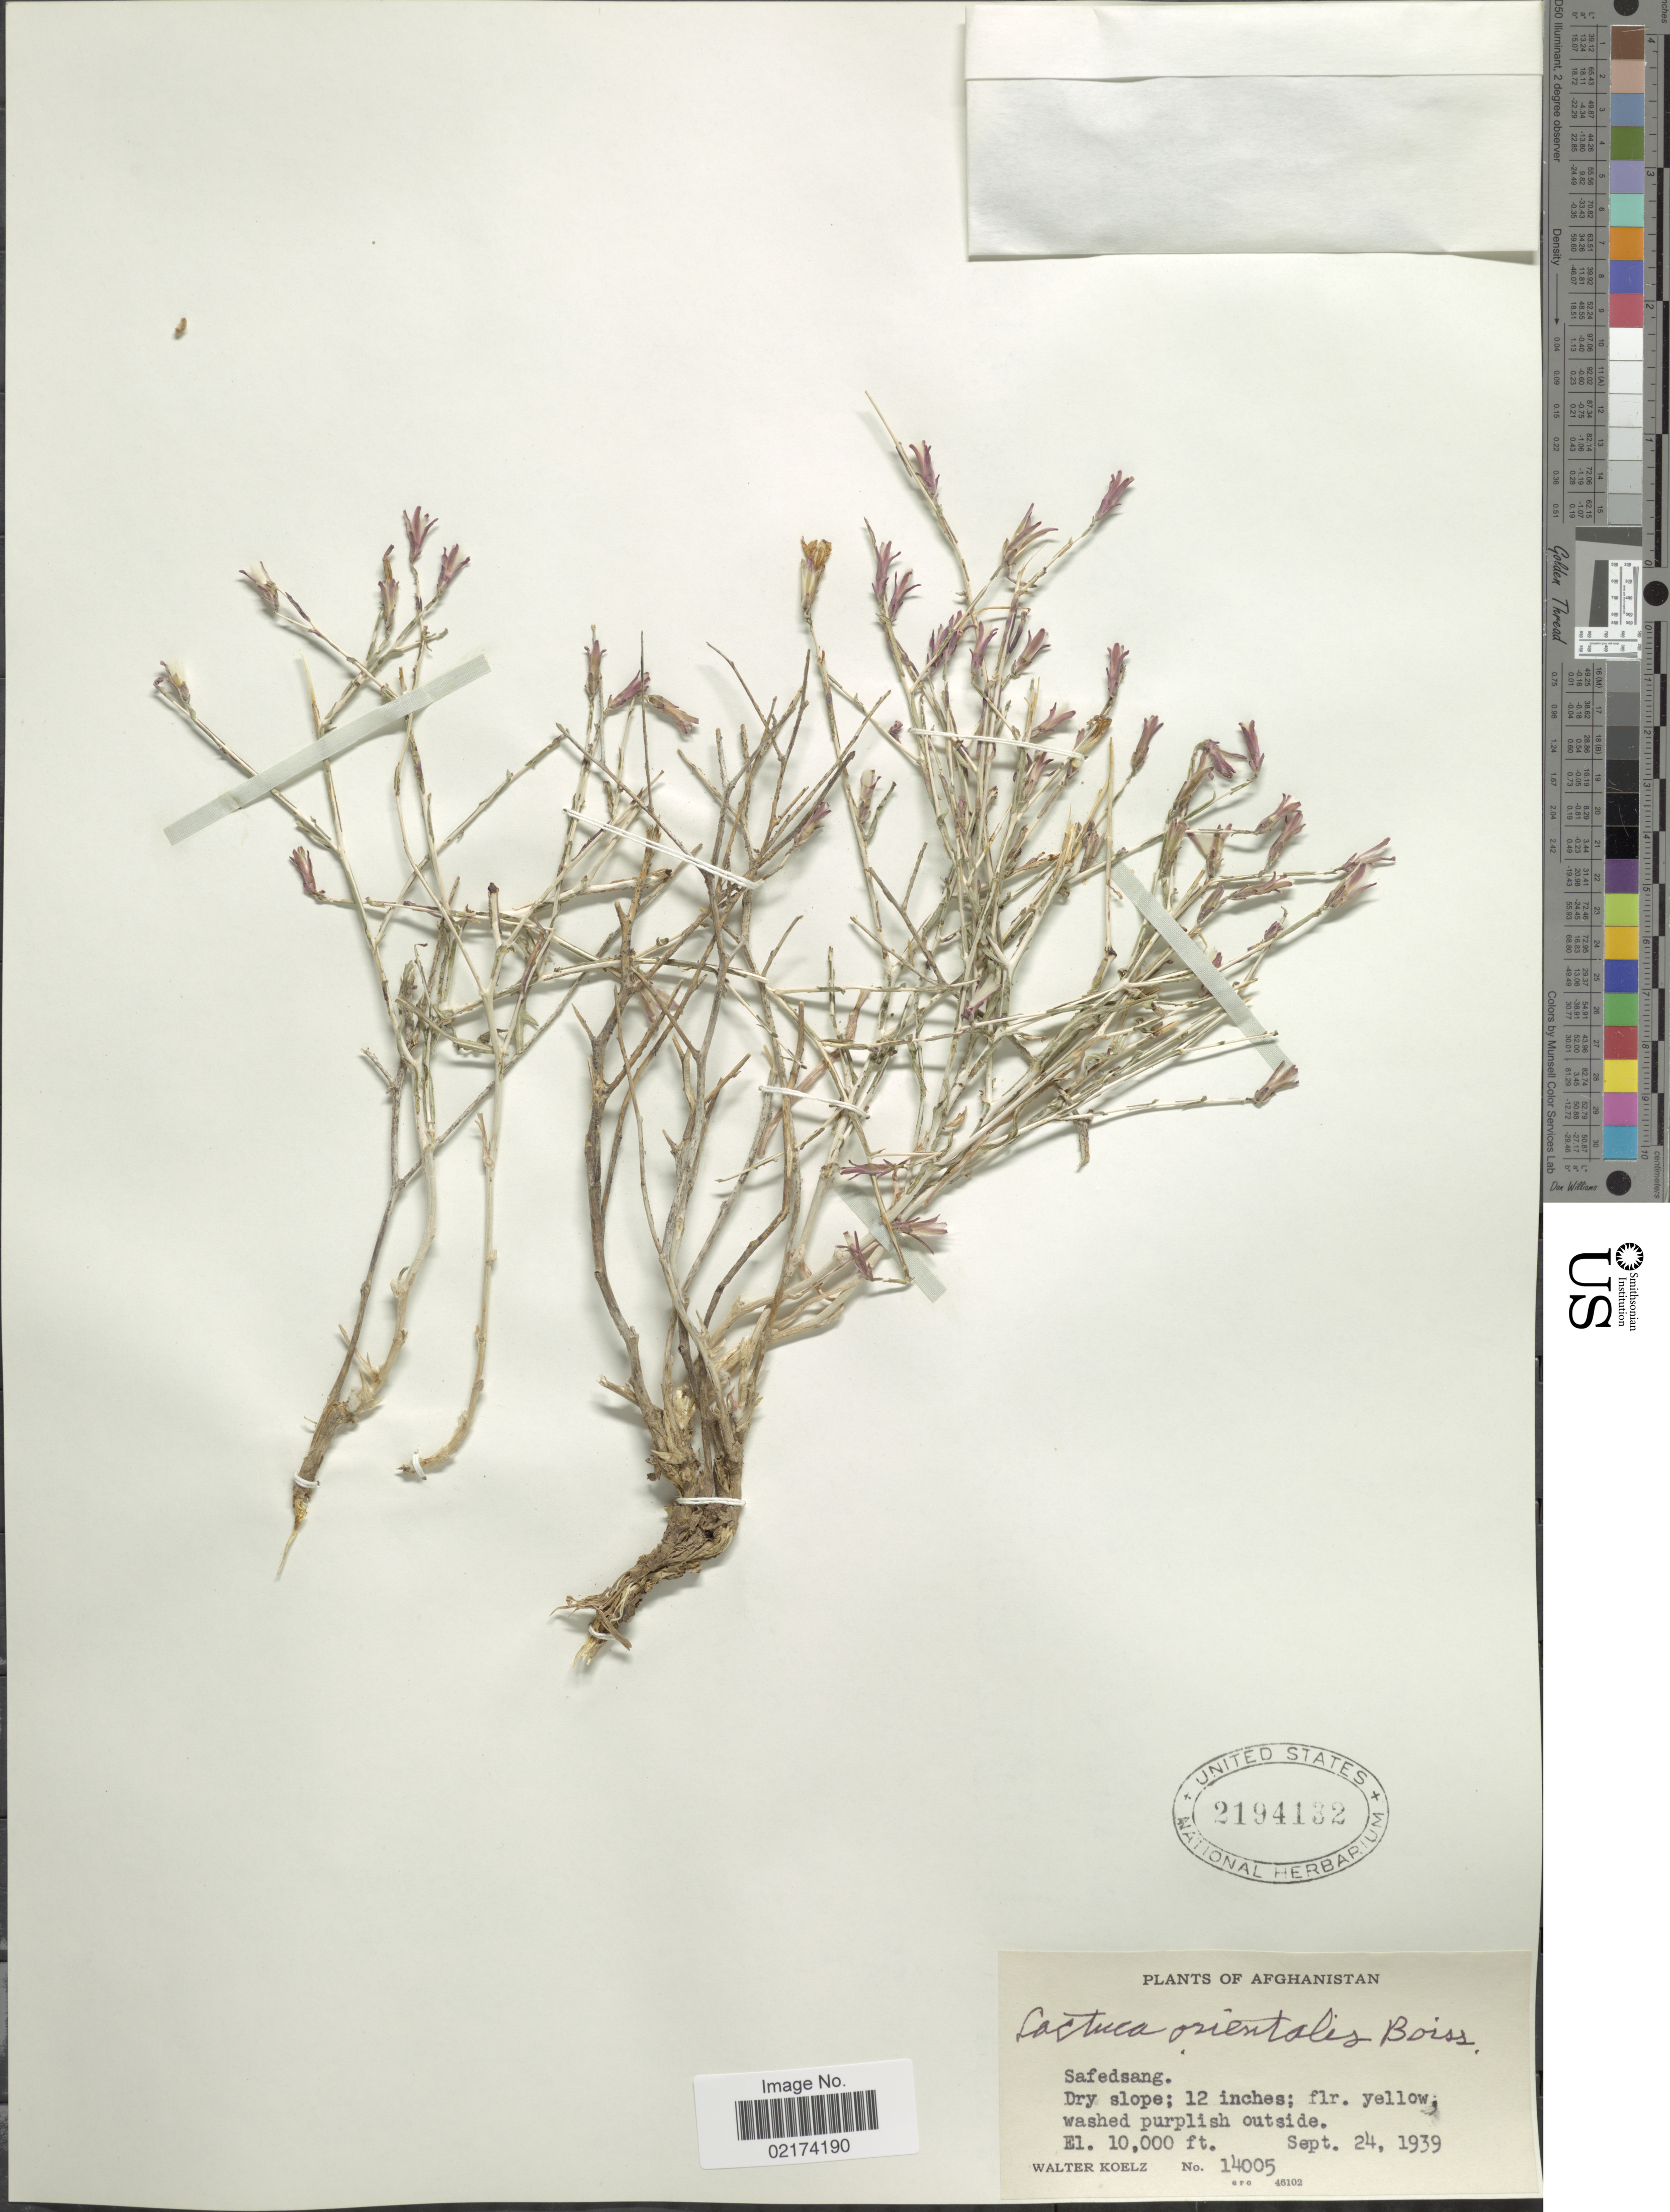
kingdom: Plantae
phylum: Tracheophyta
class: Magnoliopsida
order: Asterales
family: Asteraceae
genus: Lactuca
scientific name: Lactuca orientalis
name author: (Boiss.) Boiss.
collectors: W. N. Koelz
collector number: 14005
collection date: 1939-09-24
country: Afghanistan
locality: Safedsang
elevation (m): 3048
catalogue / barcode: US 2194132